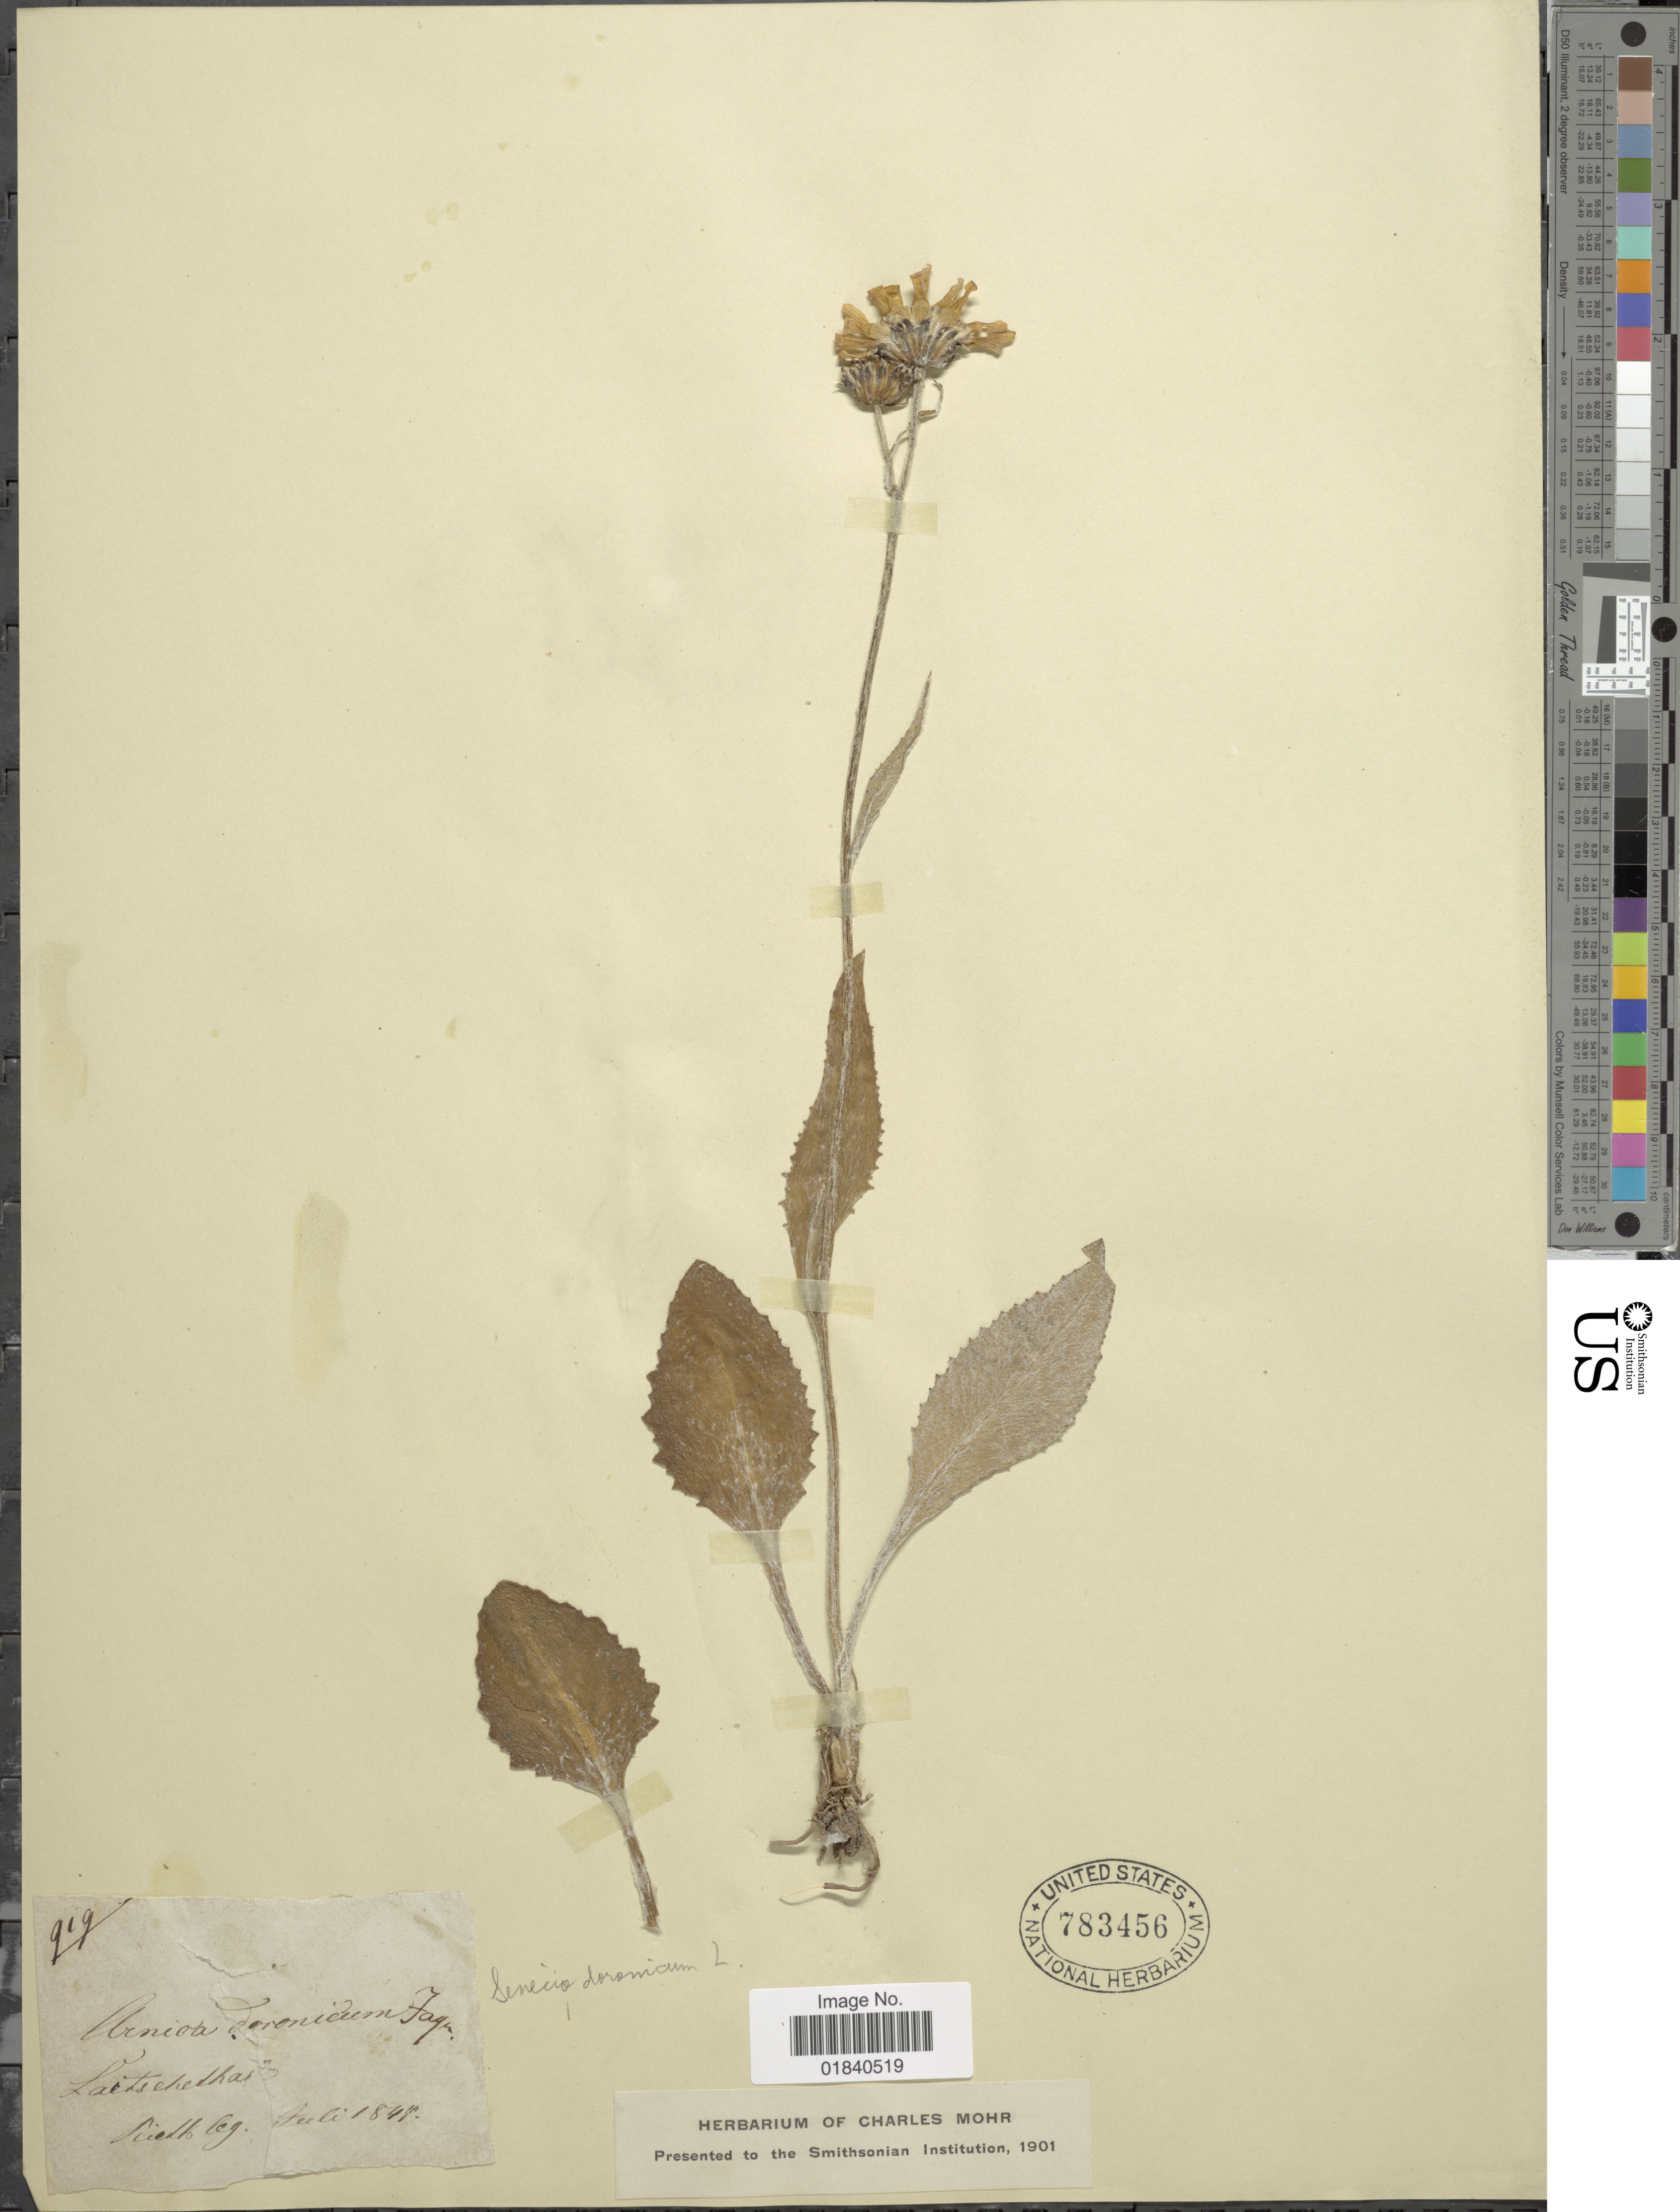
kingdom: Plantae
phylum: Tracheophyta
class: Magnoliopsida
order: Asterales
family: Asteraceae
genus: Senecio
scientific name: Senecio doronicum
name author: (L.) L.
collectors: -. Friedberg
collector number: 919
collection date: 1844-07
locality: Lactschedhar [interpreted]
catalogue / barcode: US 783456